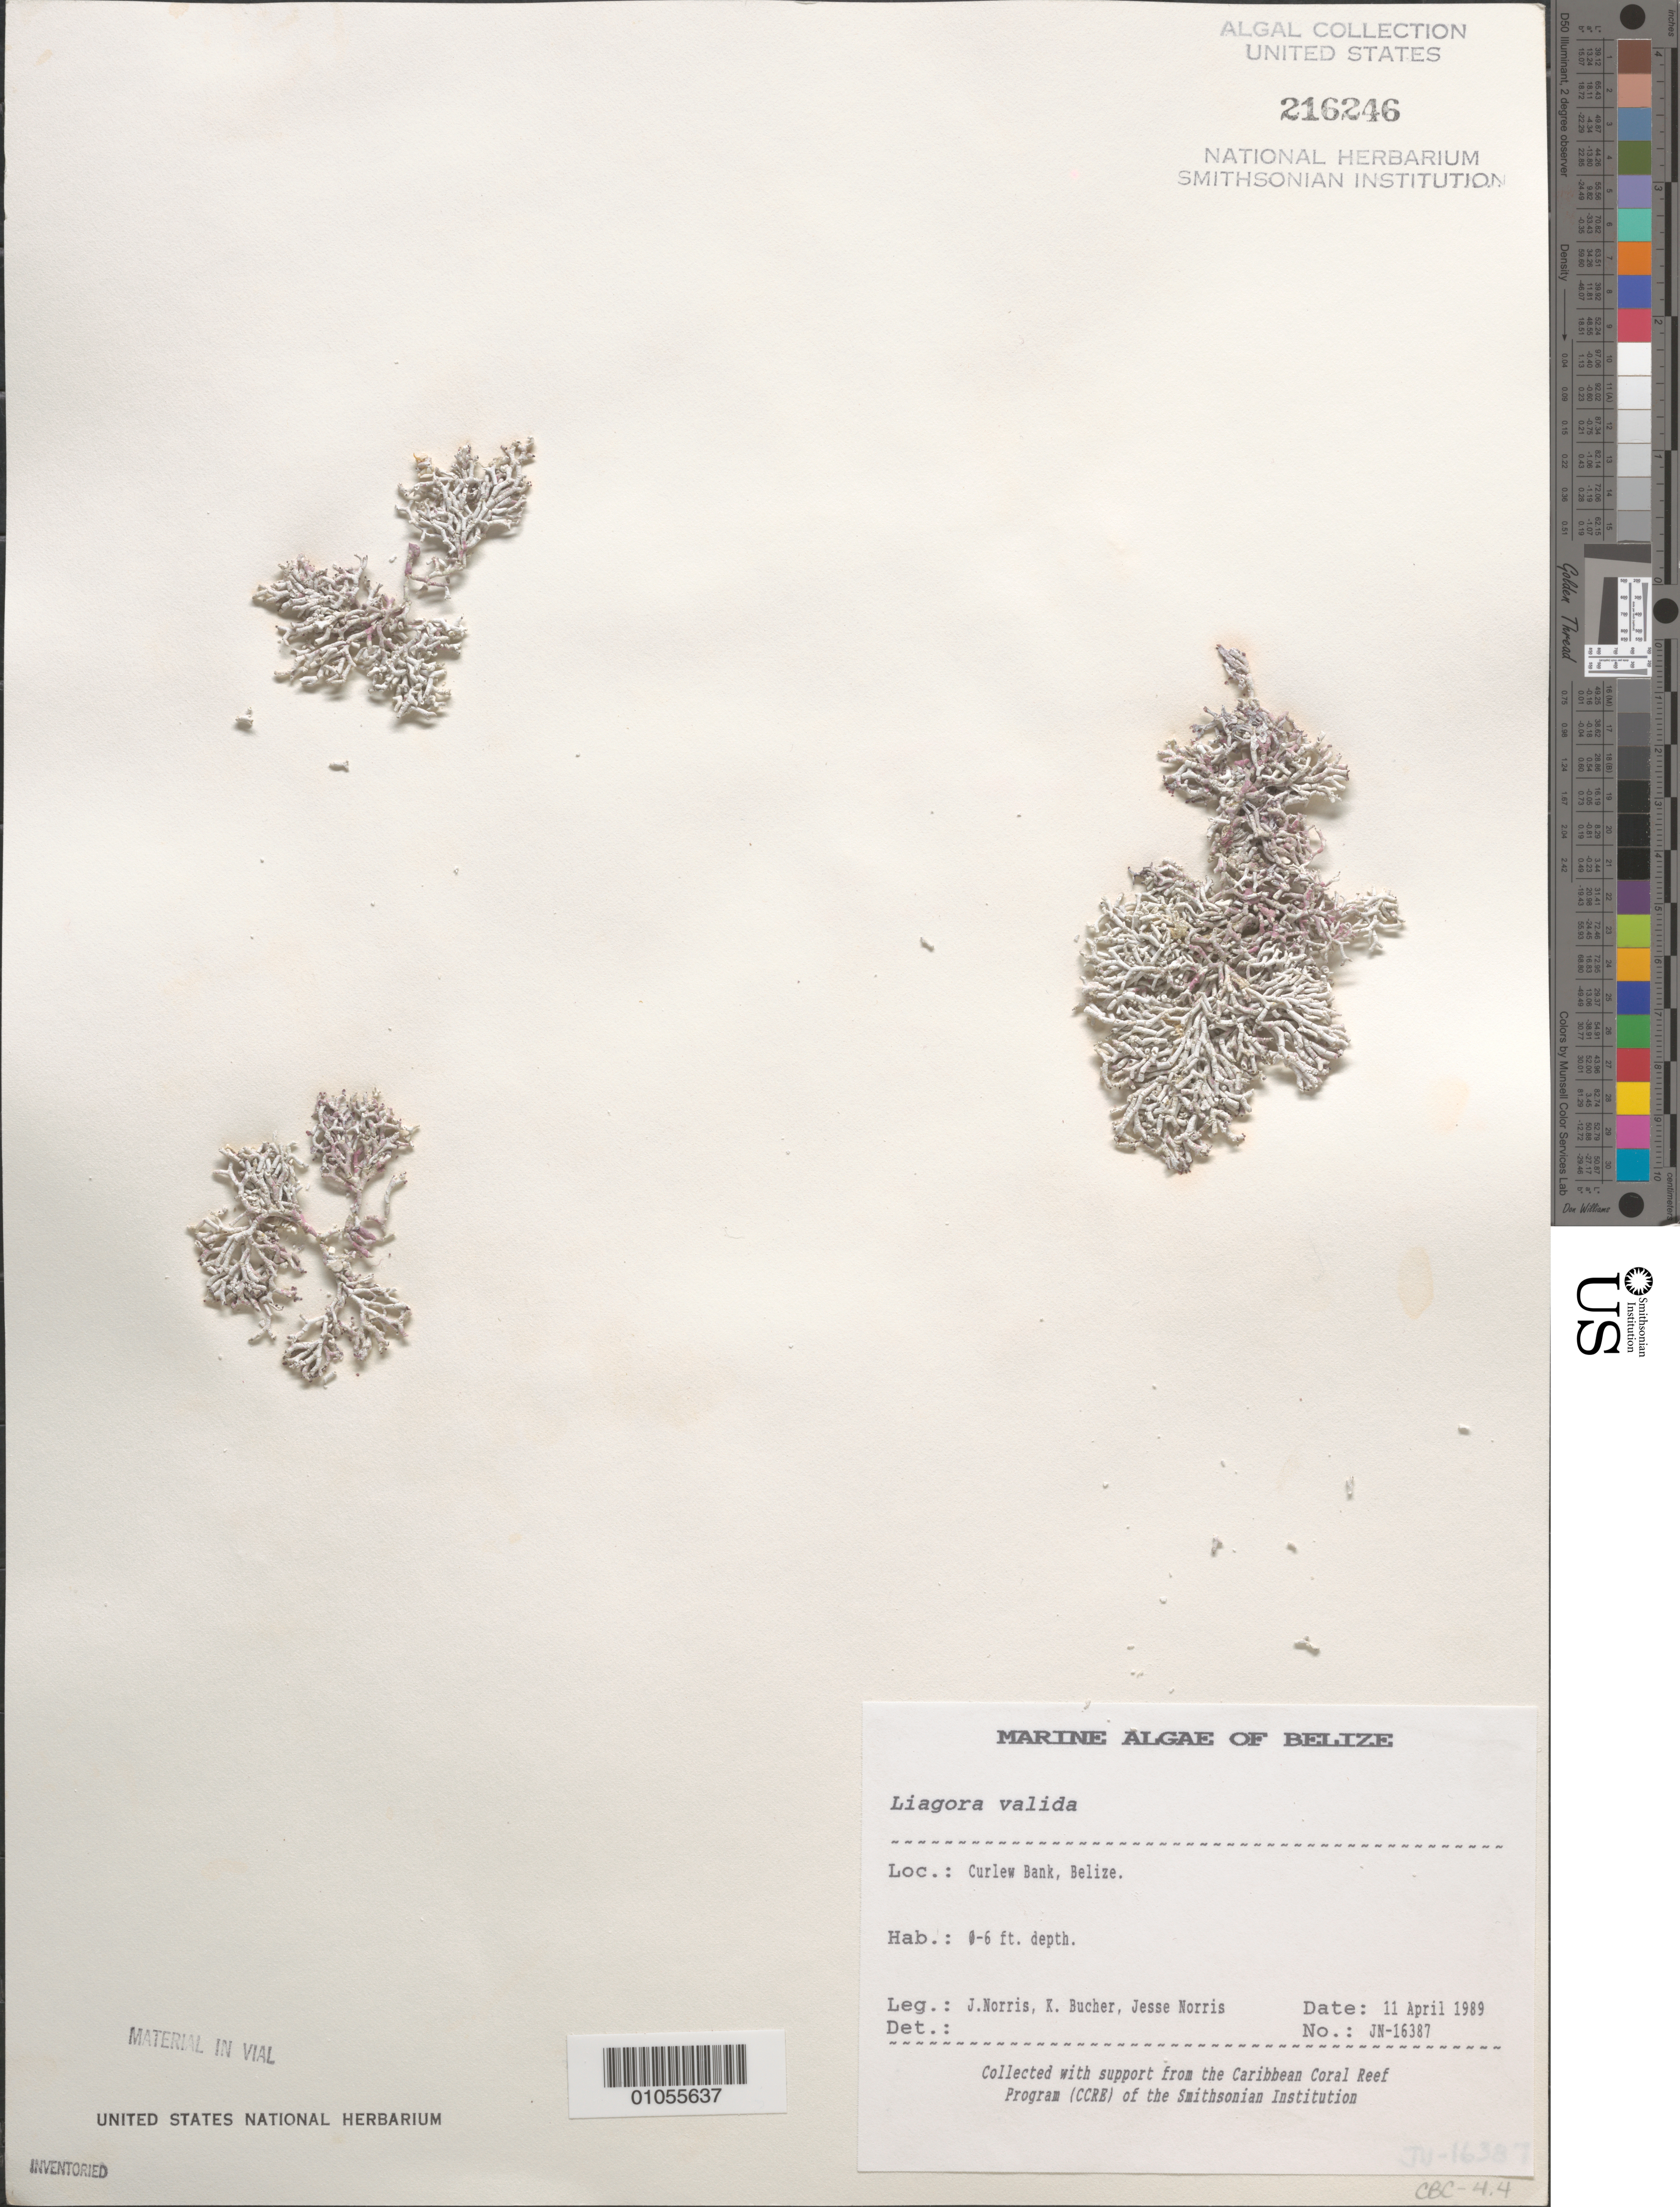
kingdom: Plantae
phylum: Rhodophyta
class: Florideophyceae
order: Nemaliales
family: Liagoraceae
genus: Liagora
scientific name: Liagora valida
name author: Harv.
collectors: J. N. Norris, K. E. Bucher & J. A. Norris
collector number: JN-16387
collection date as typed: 11 Apr 1989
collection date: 1989-04-11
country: Belize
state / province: Stann Creek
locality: Curlew Bank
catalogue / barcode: US 216246